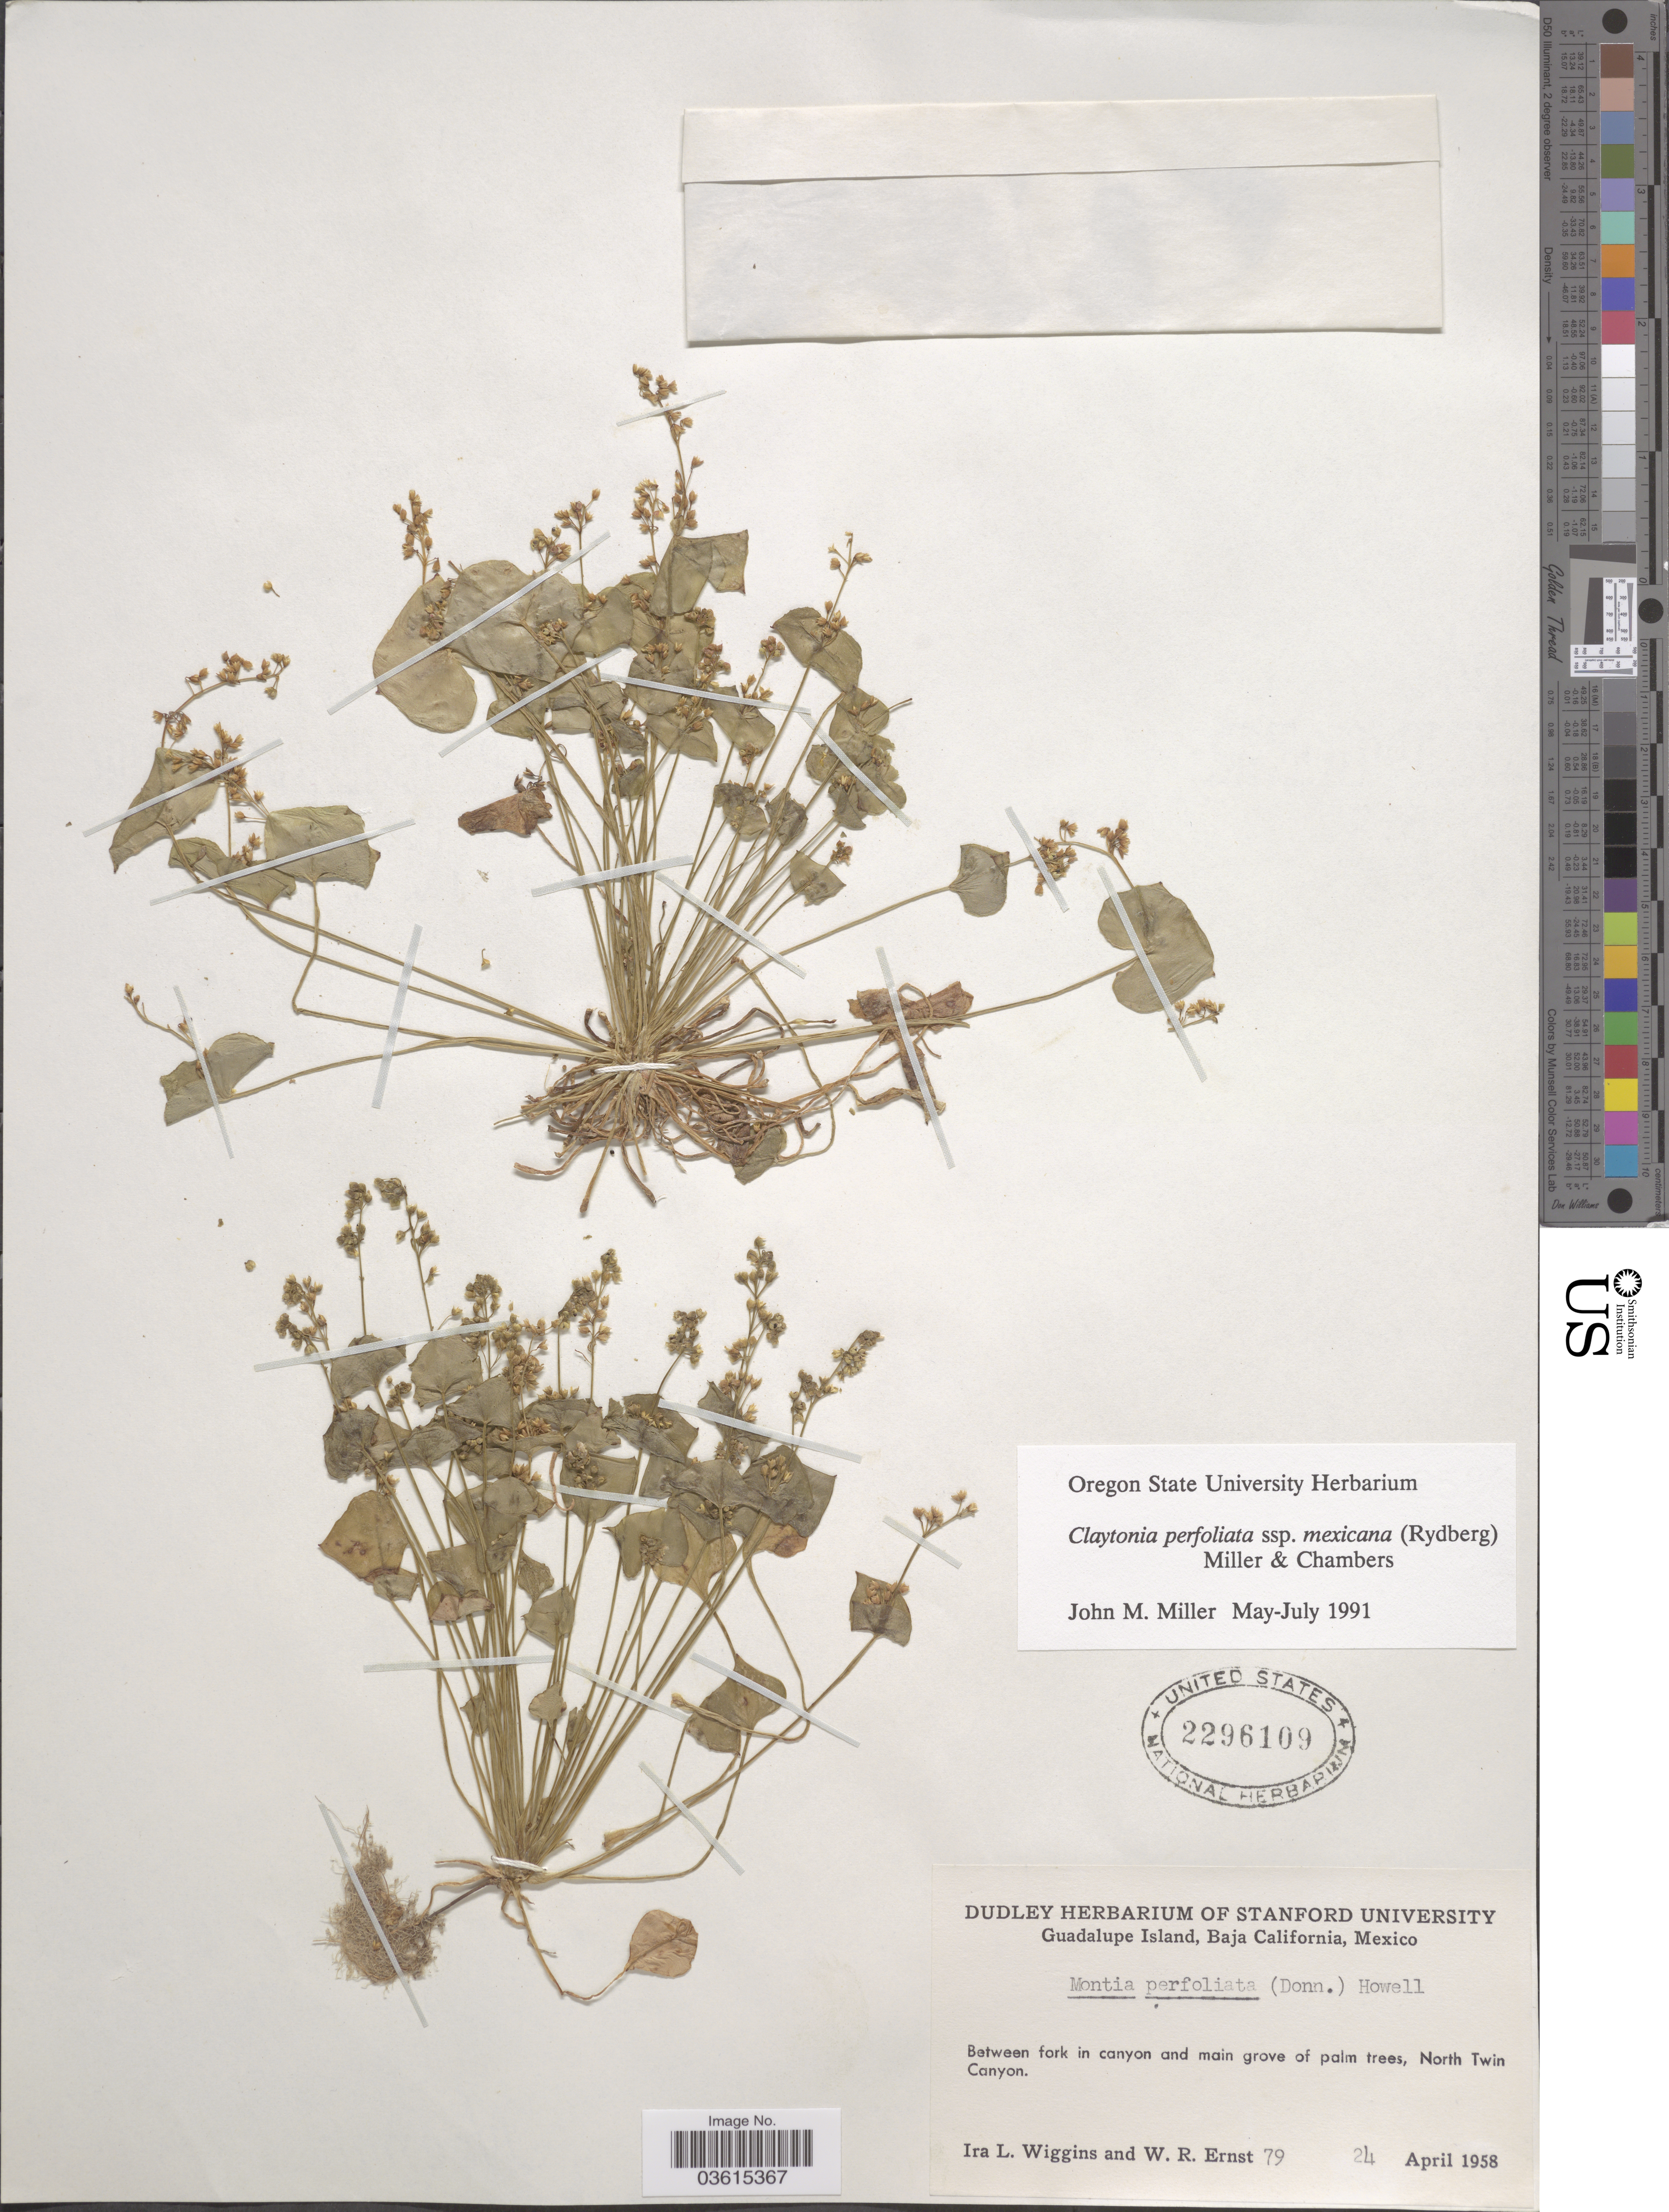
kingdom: Plantae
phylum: Tracheophyta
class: Magnoliopsida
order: Caryophyllales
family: Montiaceae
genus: Claytonia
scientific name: Claytonia perfoliata subsp. mexicana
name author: (Rydb.) Mill. & Chambers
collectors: I. L. Wiggins & W. R. Ernst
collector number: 79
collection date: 1958-04-24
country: Mexico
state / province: Baja California Norte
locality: Guadalupe Island. Between fork in canyon and main grove of palm trees, North Twin Canyon.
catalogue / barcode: US 2296109